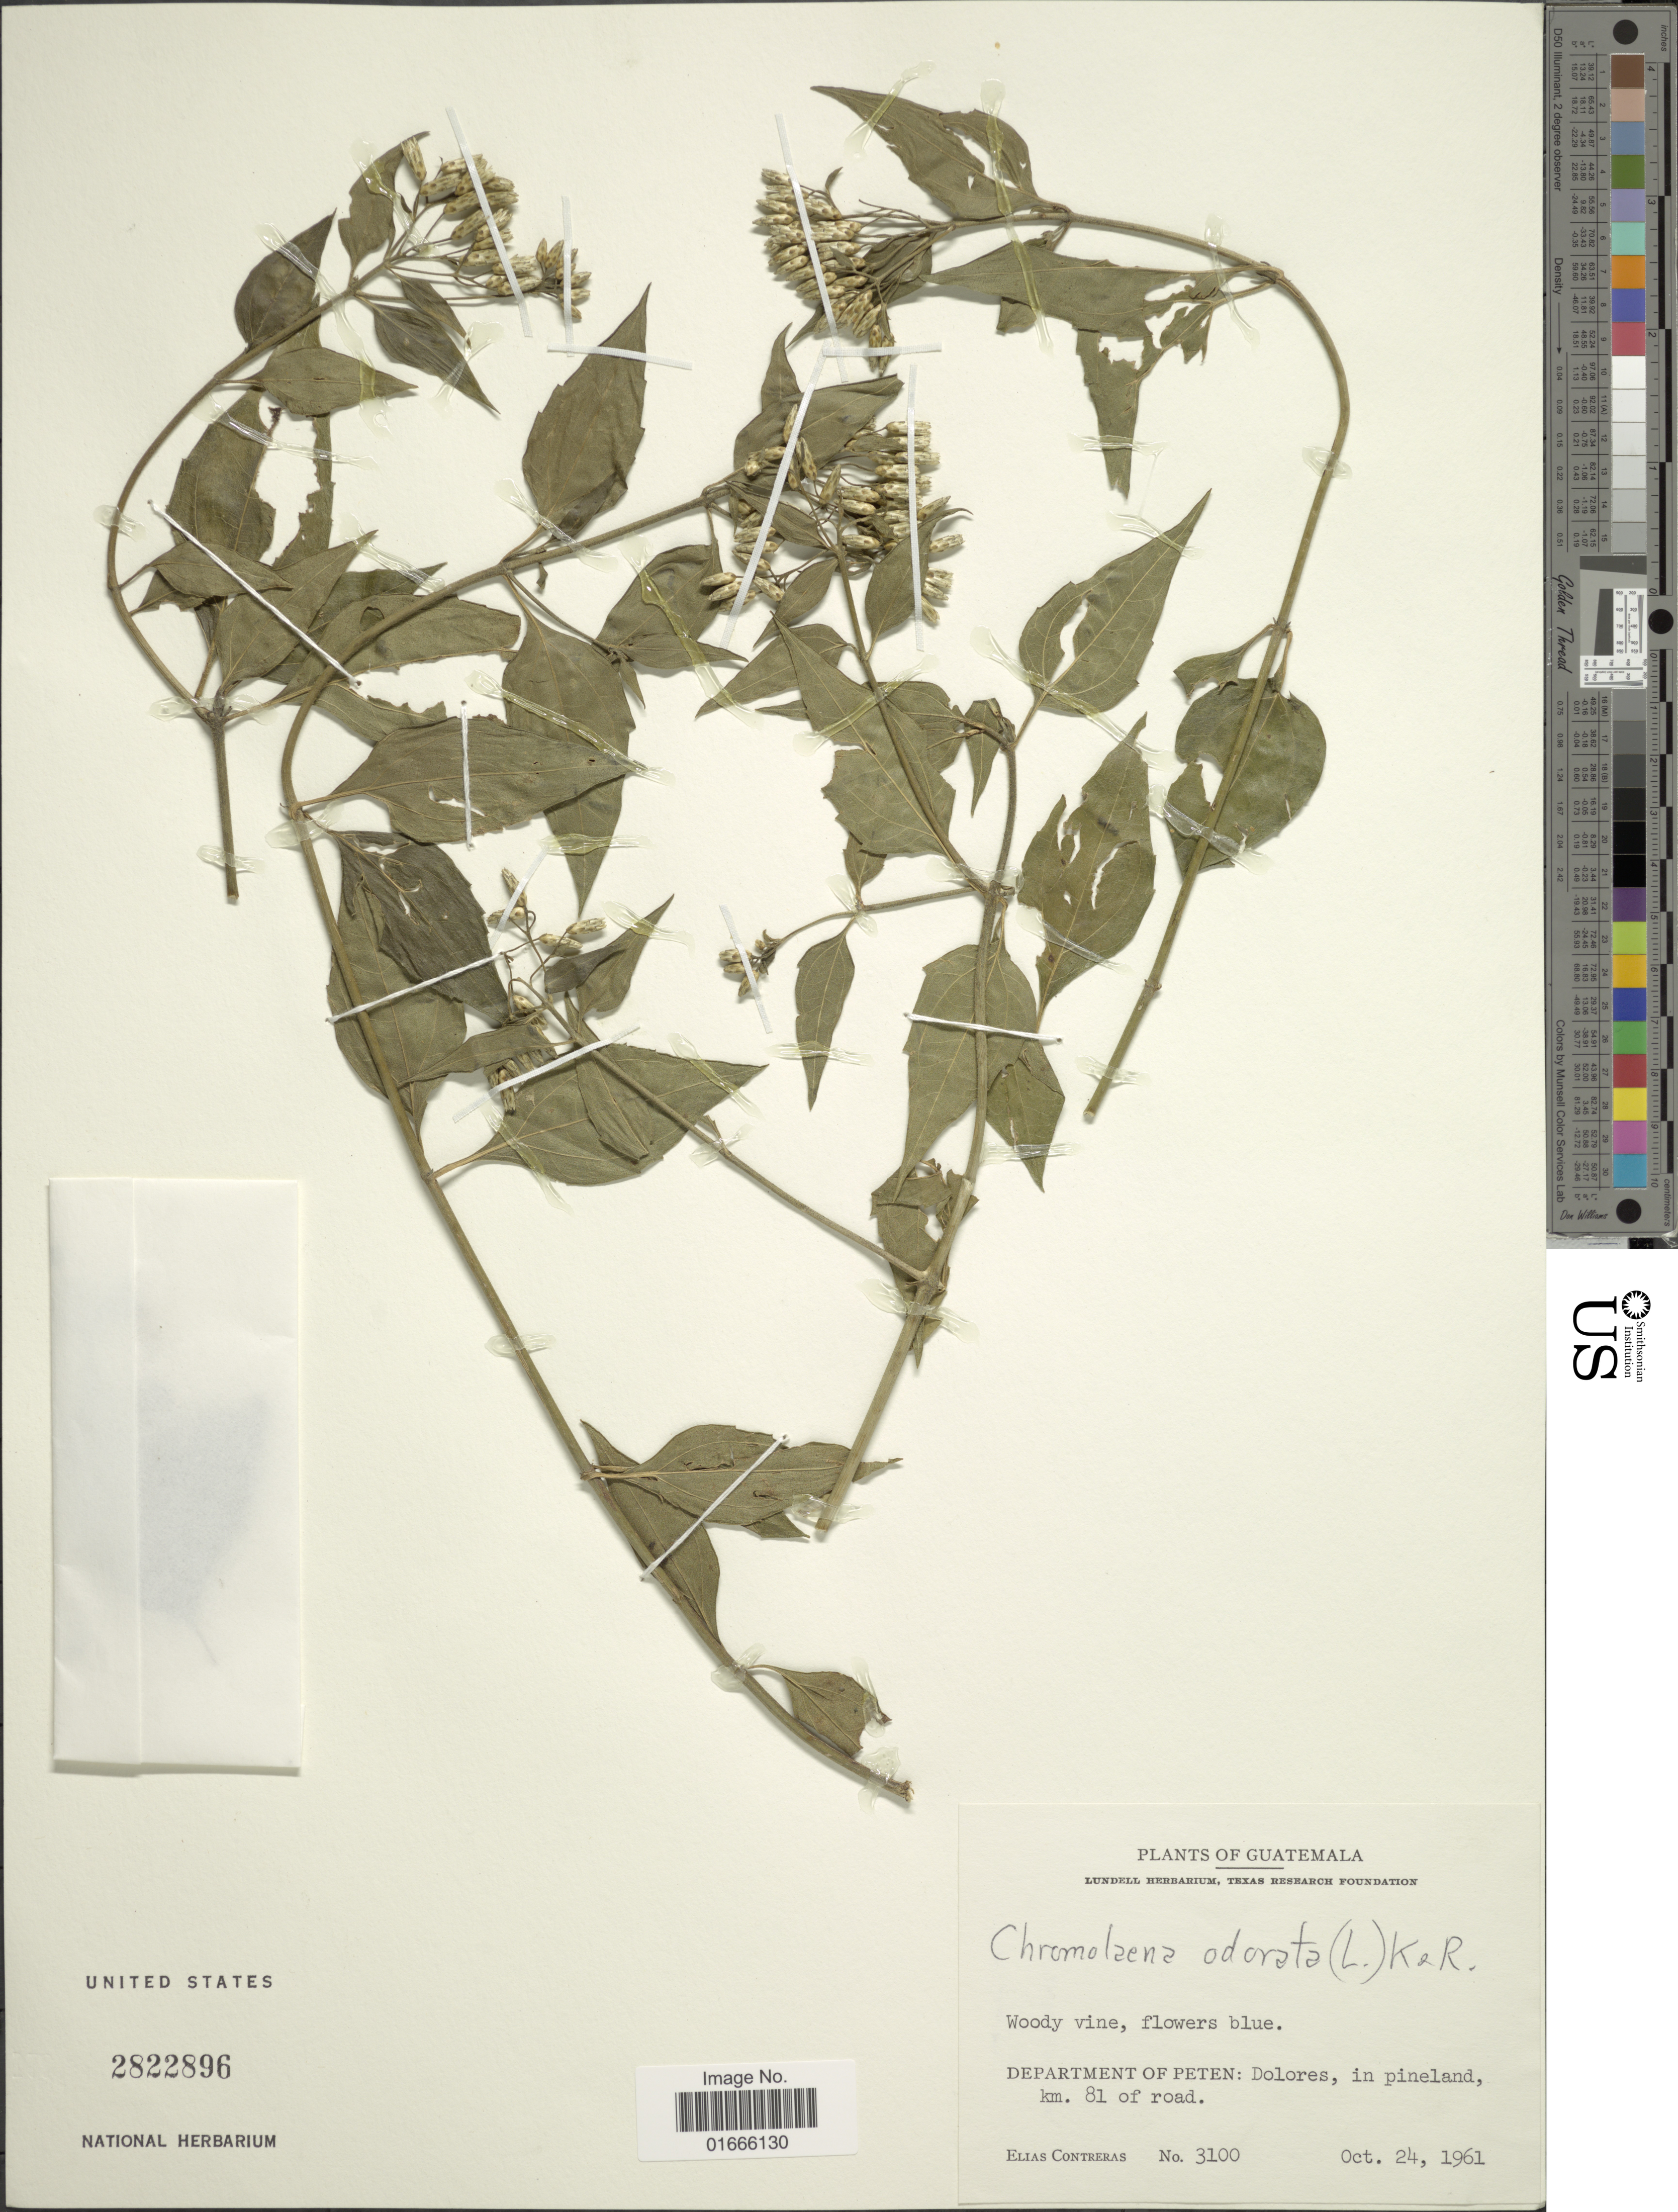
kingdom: Plantae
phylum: Tracheophyta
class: Magnoliopsida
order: Asterales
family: Asteraceae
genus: Chromolaena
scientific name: Chromolaena odorata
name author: (L.) R.M. King & H. Rob.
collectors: E. Contreras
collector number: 3100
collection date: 1961-10-24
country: Guatemala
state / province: El Petén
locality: Department of Peten: Dolores, in pineland, km. 81 of road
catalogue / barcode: US 2822896